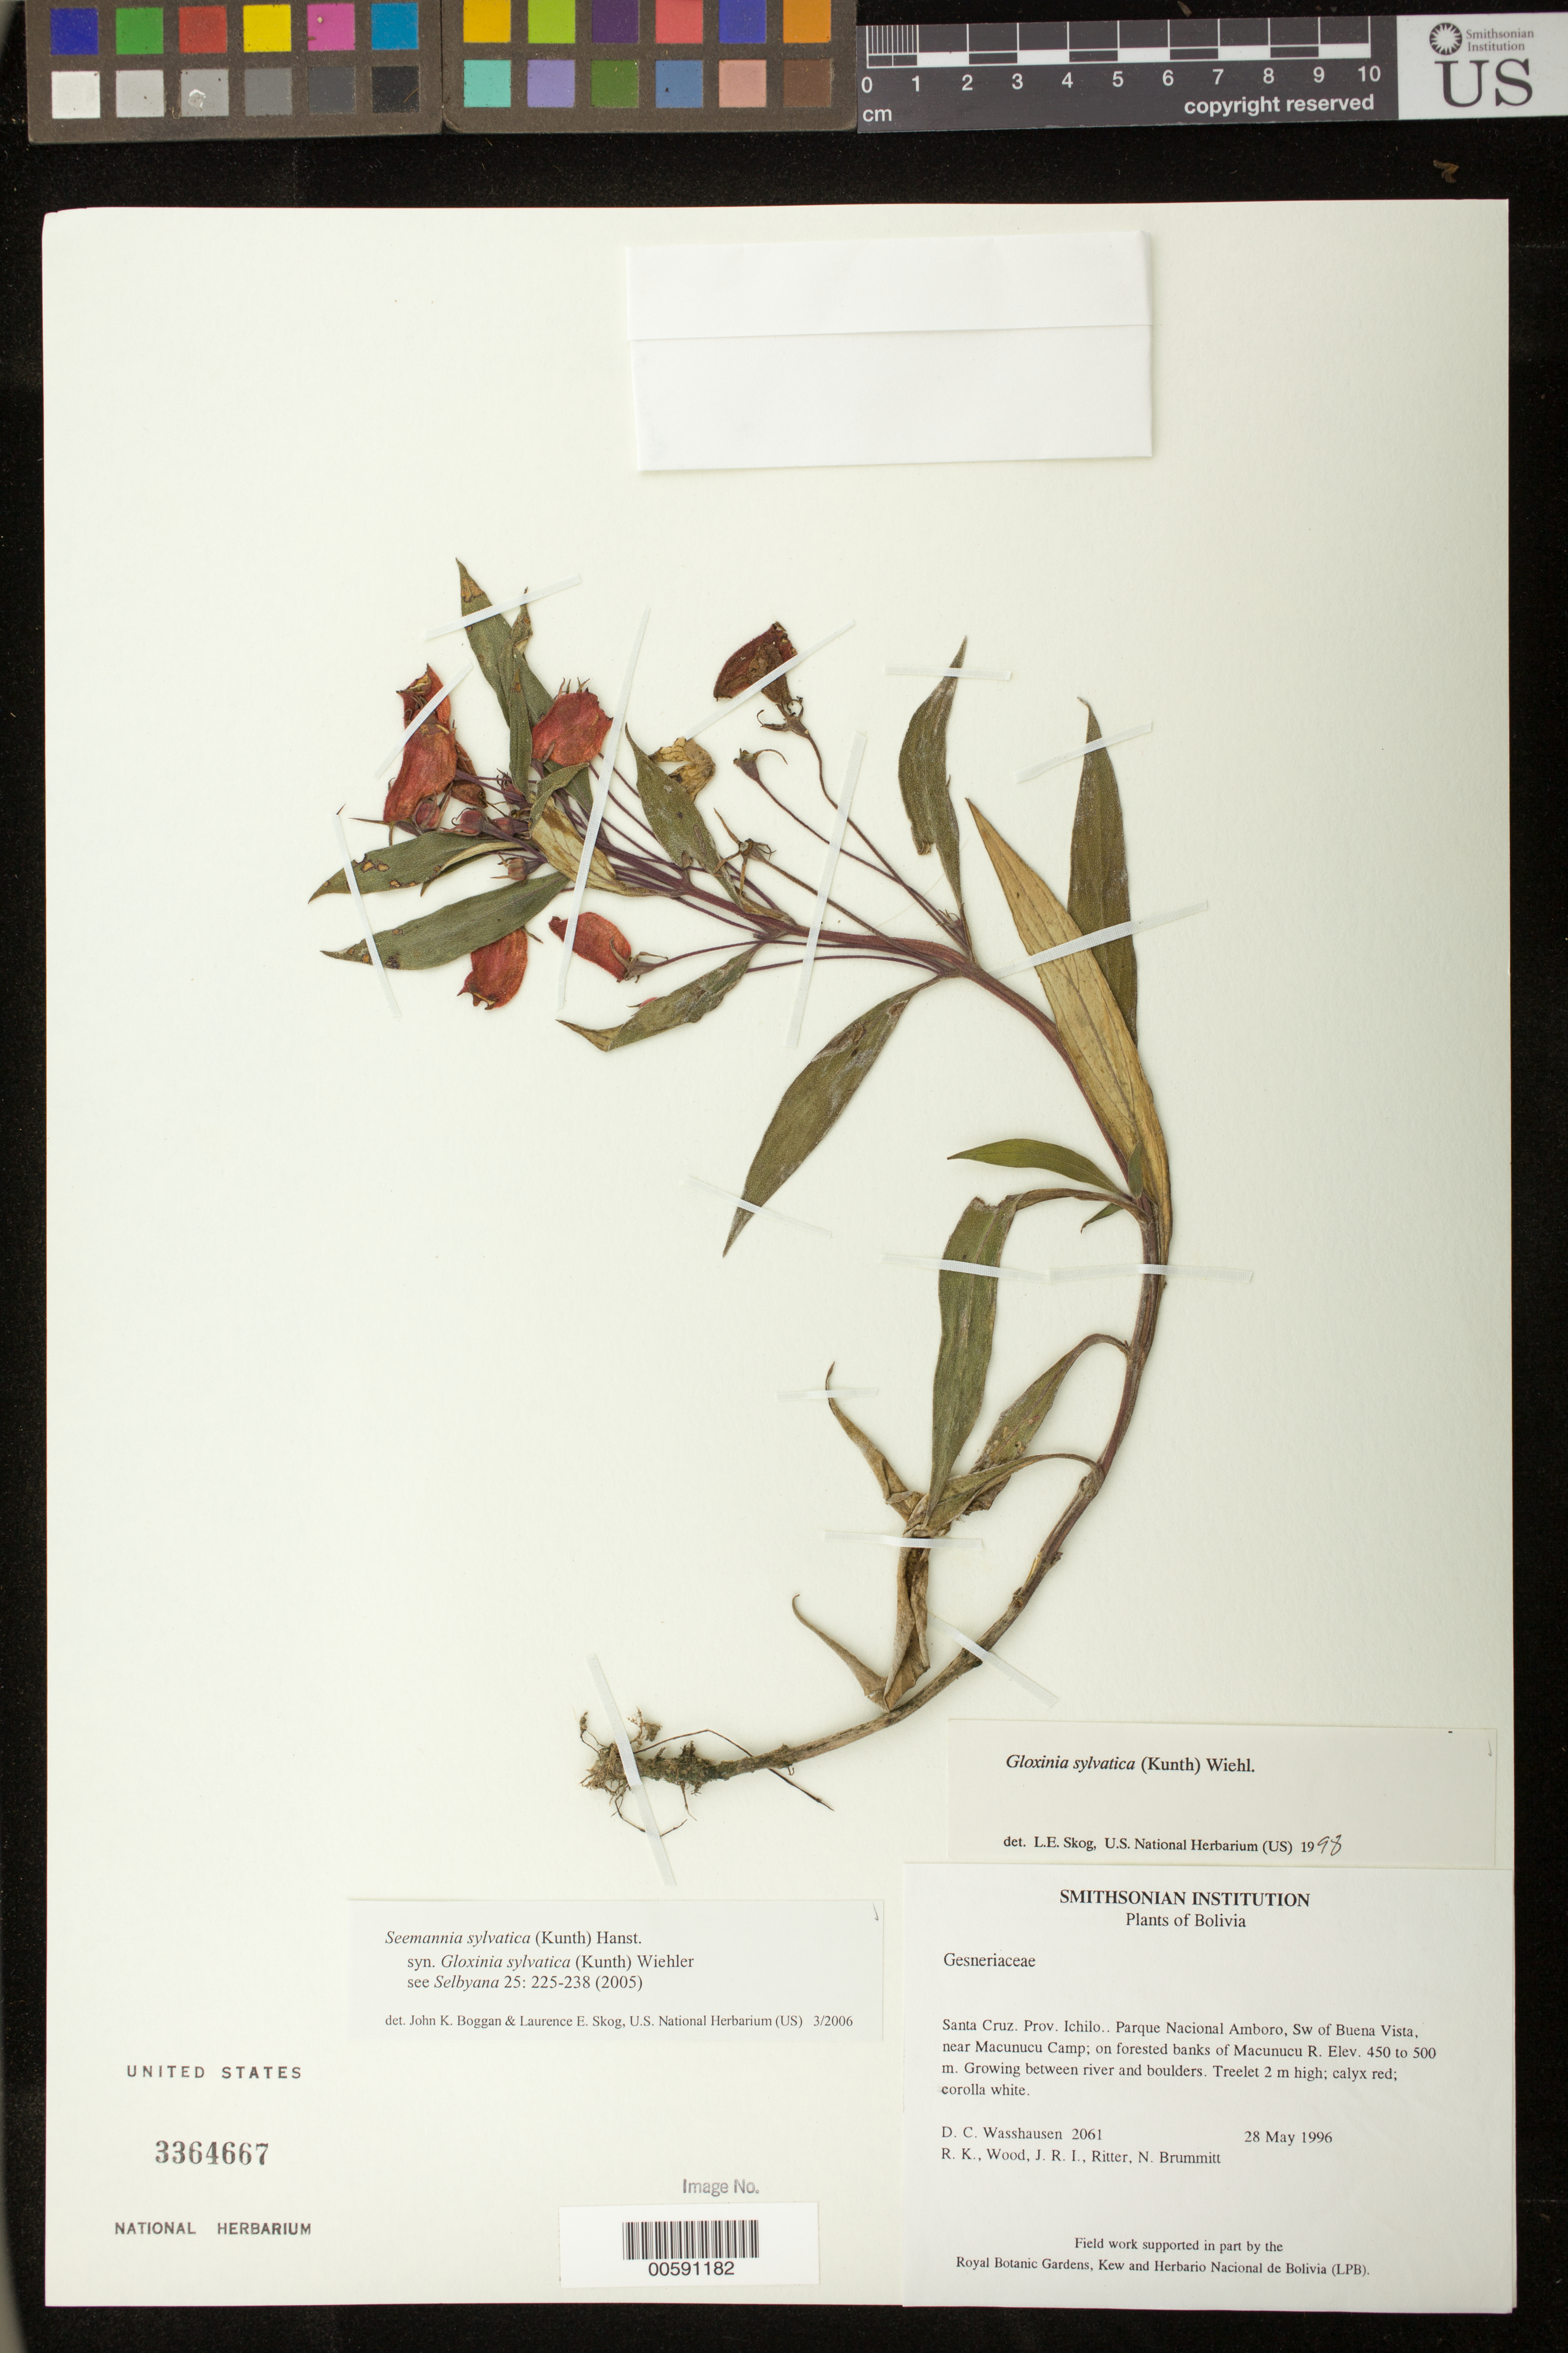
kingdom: Plantae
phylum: Tracheophyta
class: Magnoliopsida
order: Lamiales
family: Gesneriaceae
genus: Seemannia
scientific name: Seemannia sylvatica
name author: (Kunth) Hanst.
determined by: Boggan, J. K.; Skog, L. E.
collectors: D. C. Wasshausen, R. Wood, J. Ritter & N. Brummitt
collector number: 2061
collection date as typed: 28 May 1996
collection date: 1996-05-28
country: Bolivia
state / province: Santa Cruz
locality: Prov. Ichilo, Parque Nacional Amboro, SW of Buena Vista, near Macunucu Camp, Macunucu R.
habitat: On forested banks of river; growing between river and boulders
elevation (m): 450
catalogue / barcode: US 3364667